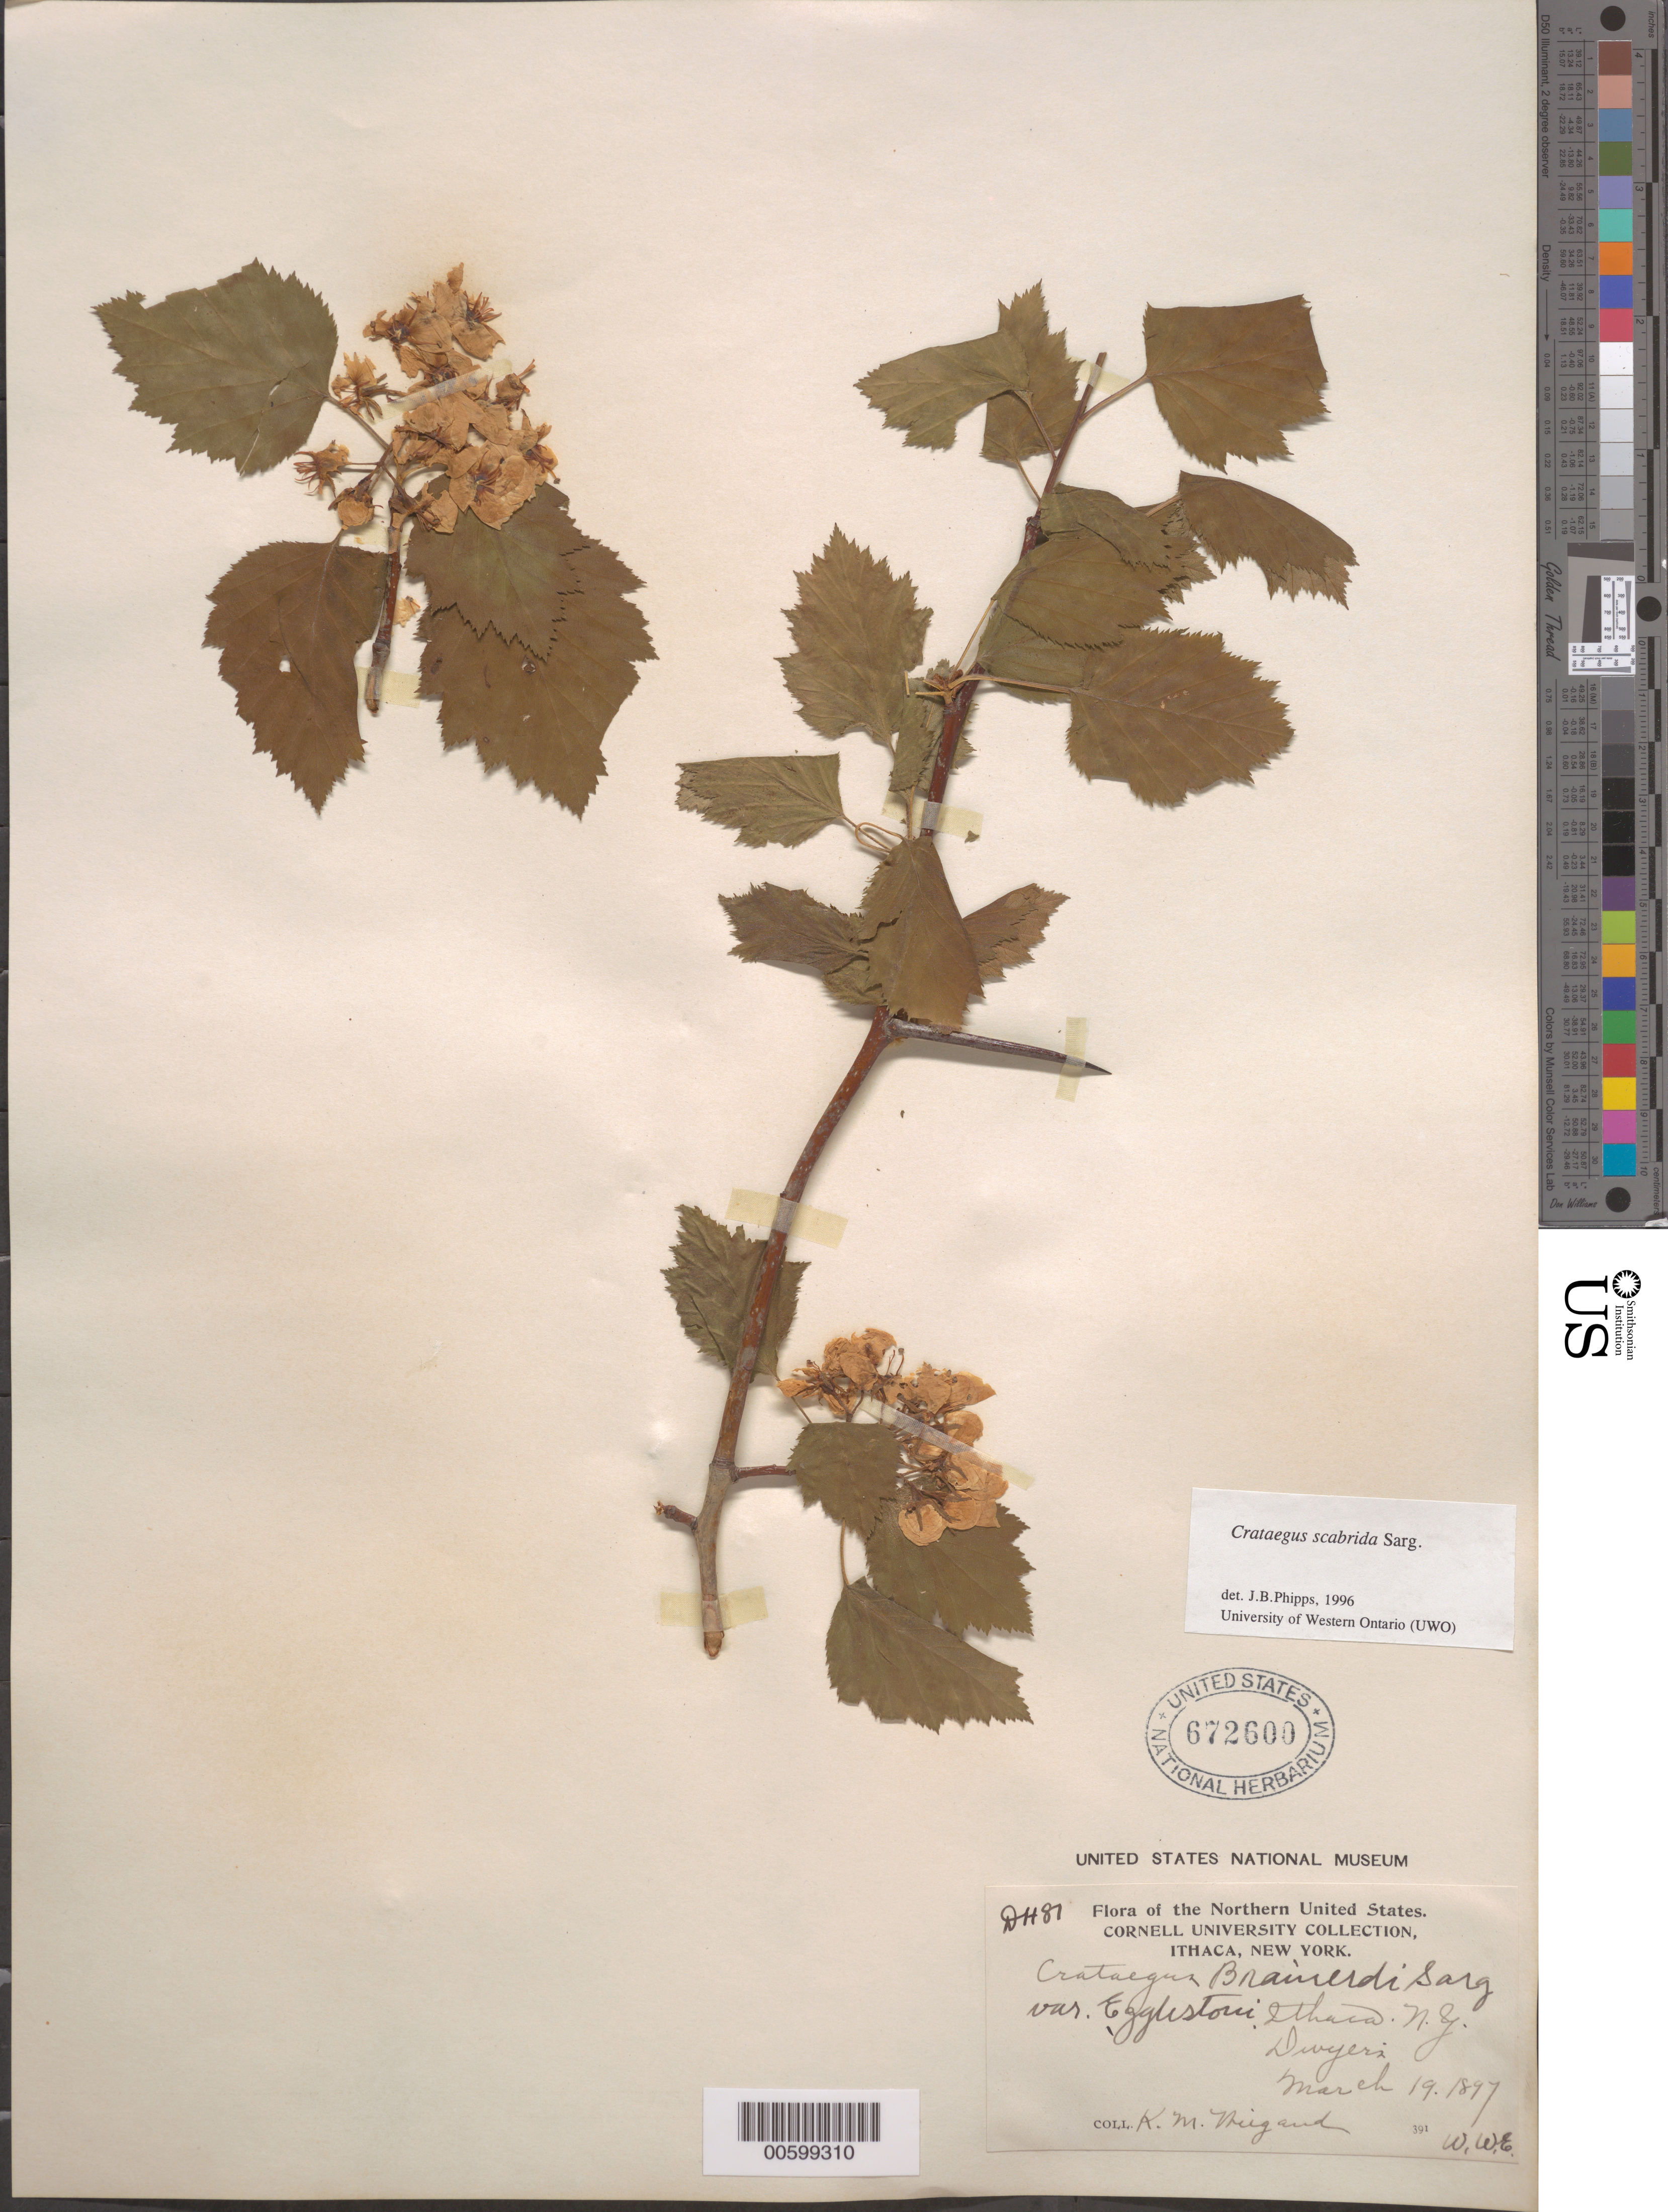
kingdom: Plantae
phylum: Tracheophyta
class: Magnoliopsida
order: Rosales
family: Rosaceae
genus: Crataegus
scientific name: Crataegus scabrida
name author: Sarg.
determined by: Phipps, James B., (UWO), University of Western Ontario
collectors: K. M. Wiegand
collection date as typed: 19 Mar 1897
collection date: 1897-03-19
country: United States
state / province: New York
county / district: Tompkins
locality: Ithaca, Dwyers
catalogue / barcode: US 672600